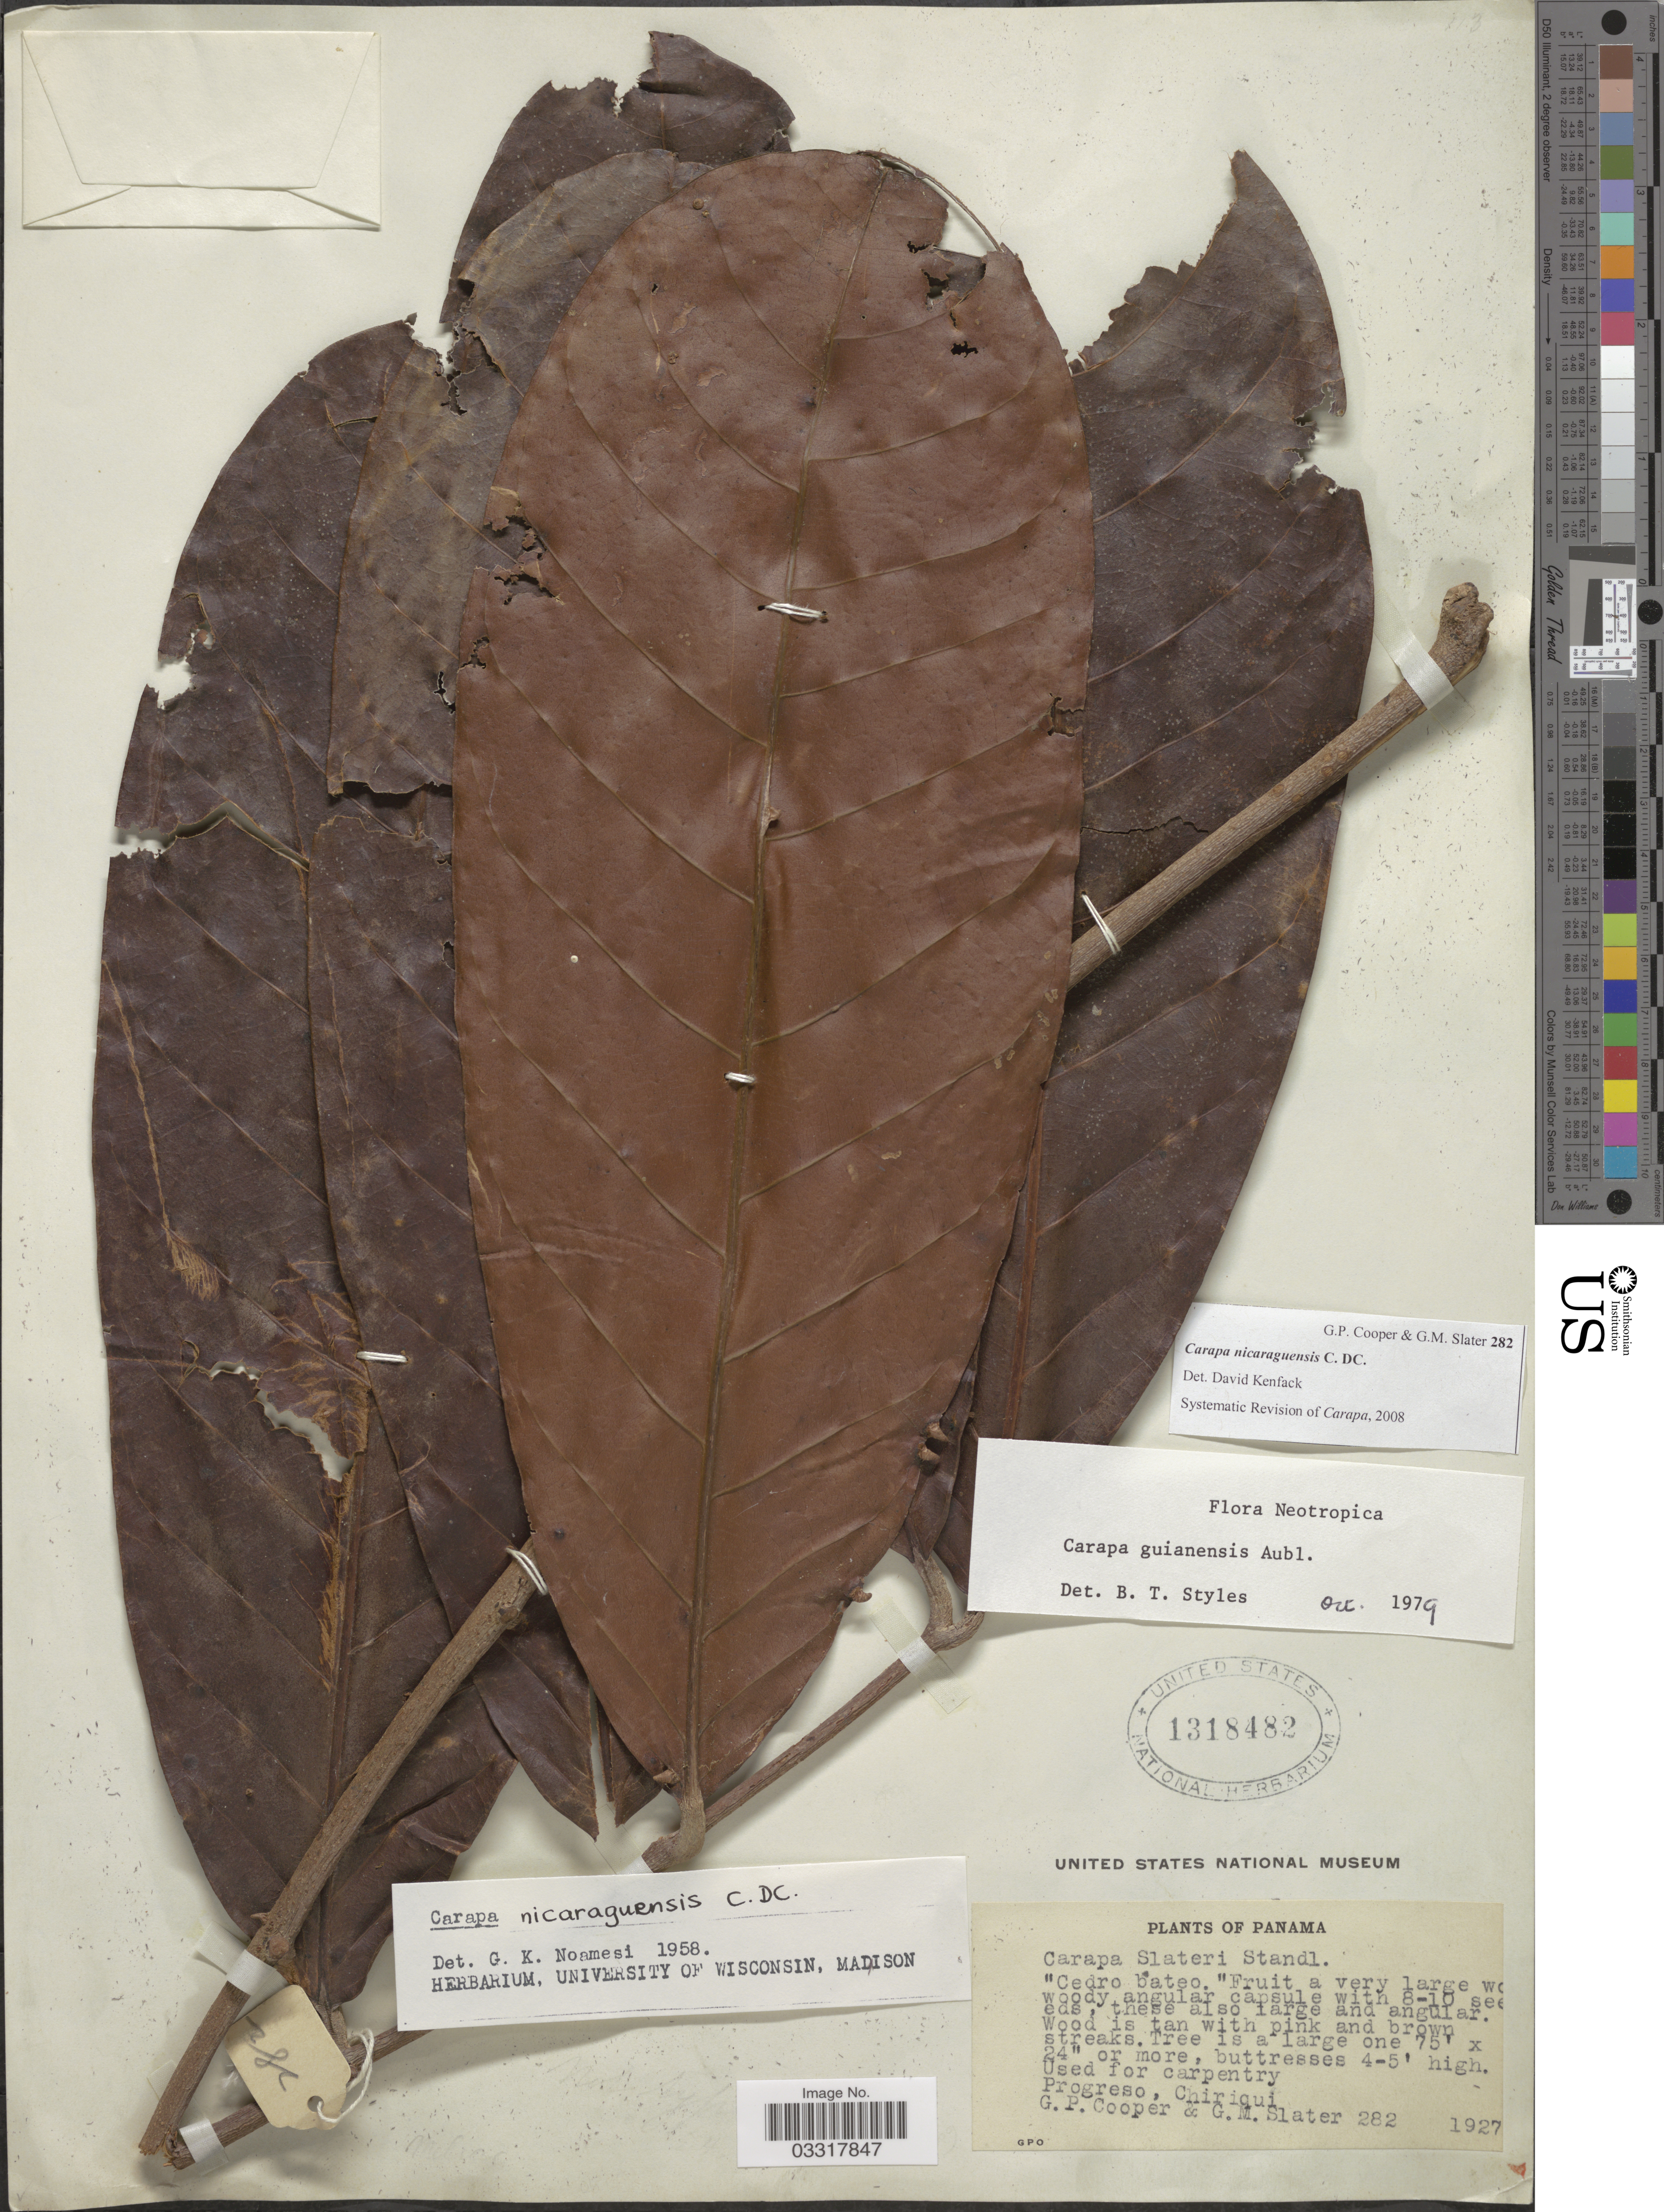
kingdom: Plantae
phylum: Tracheophyta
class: Magnoliopsida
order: Sapindales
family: Meliaceae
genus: Carapa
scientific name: Carapa nicaraguensis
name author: C. DC.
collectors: G. Cooper & G. Slater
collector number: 282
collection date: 1927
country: Panama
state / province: Chiriqui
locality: Progreso.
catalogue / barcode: US 1318482